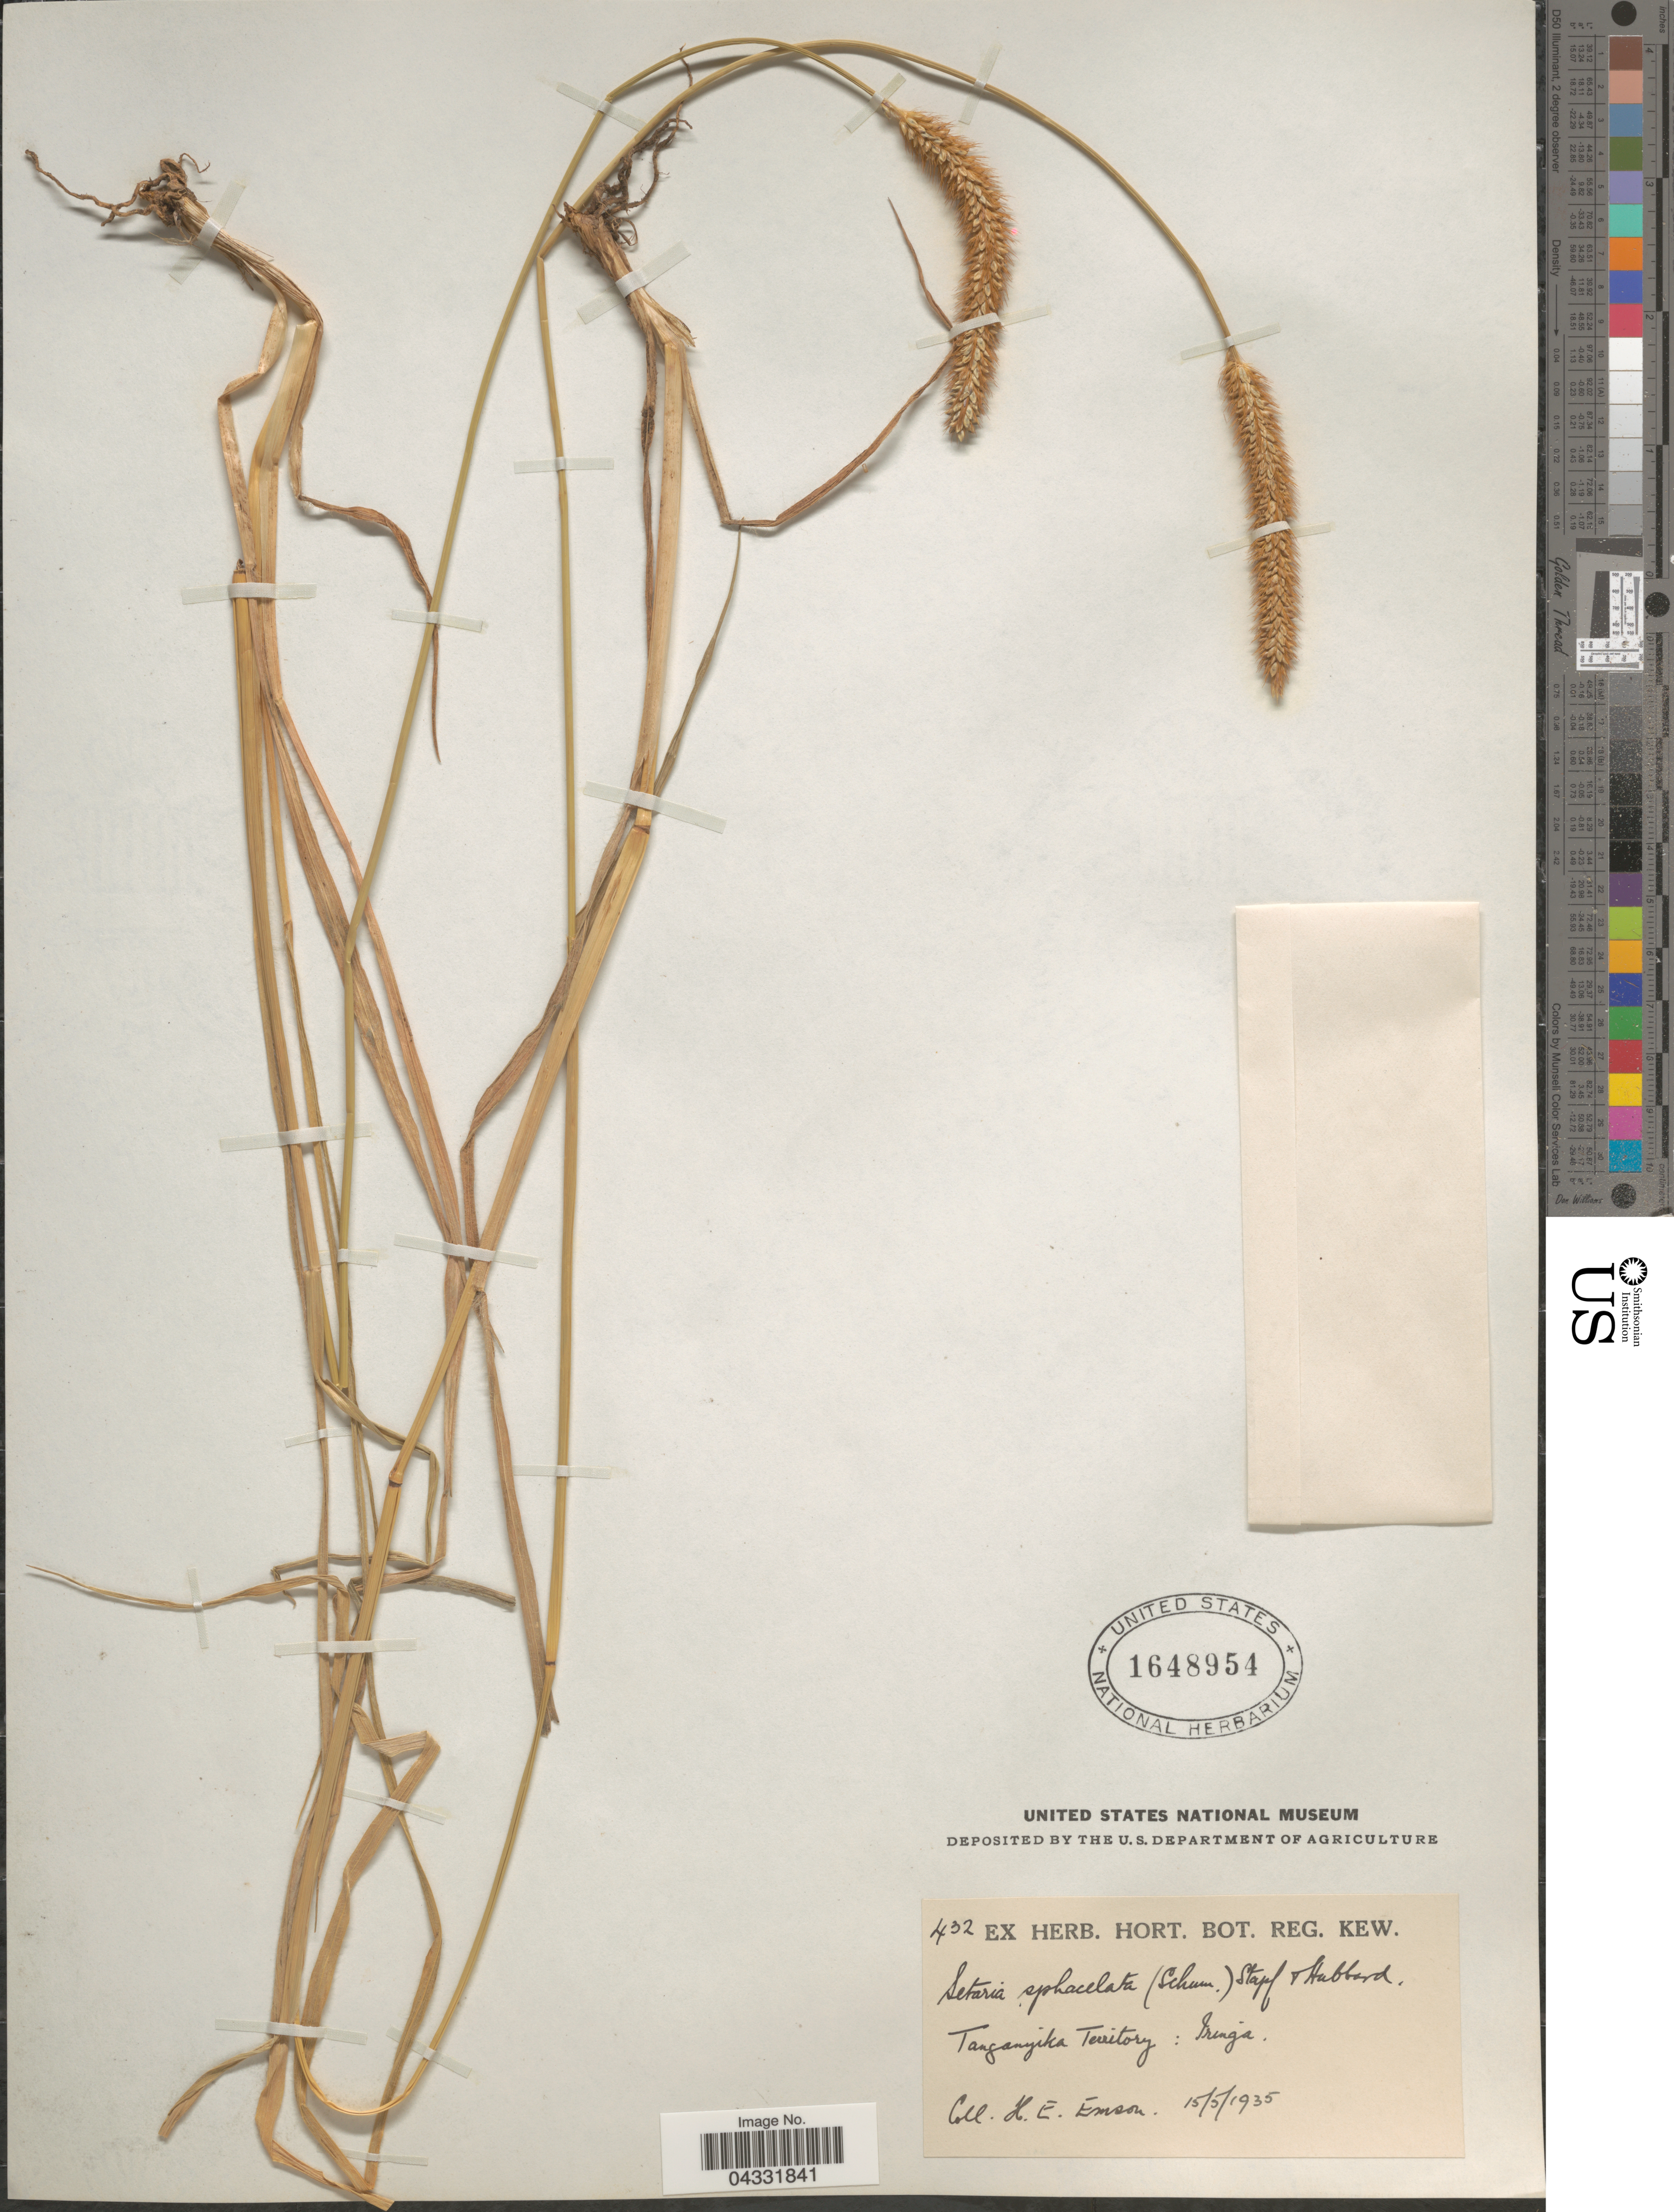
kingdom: Plantae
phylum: Tracheophyta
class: Liliopsida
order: Poales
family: Poaceae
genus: Setaria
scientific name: Setaria sphacelata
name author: (Schumach.) Stapf & Hubb. ex Moss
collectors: H. Emson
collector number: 432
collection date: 1935-05-15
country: Tanzania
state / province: Iringa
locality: Tanganyika Territory : Iringa.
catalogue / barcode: US 1648954